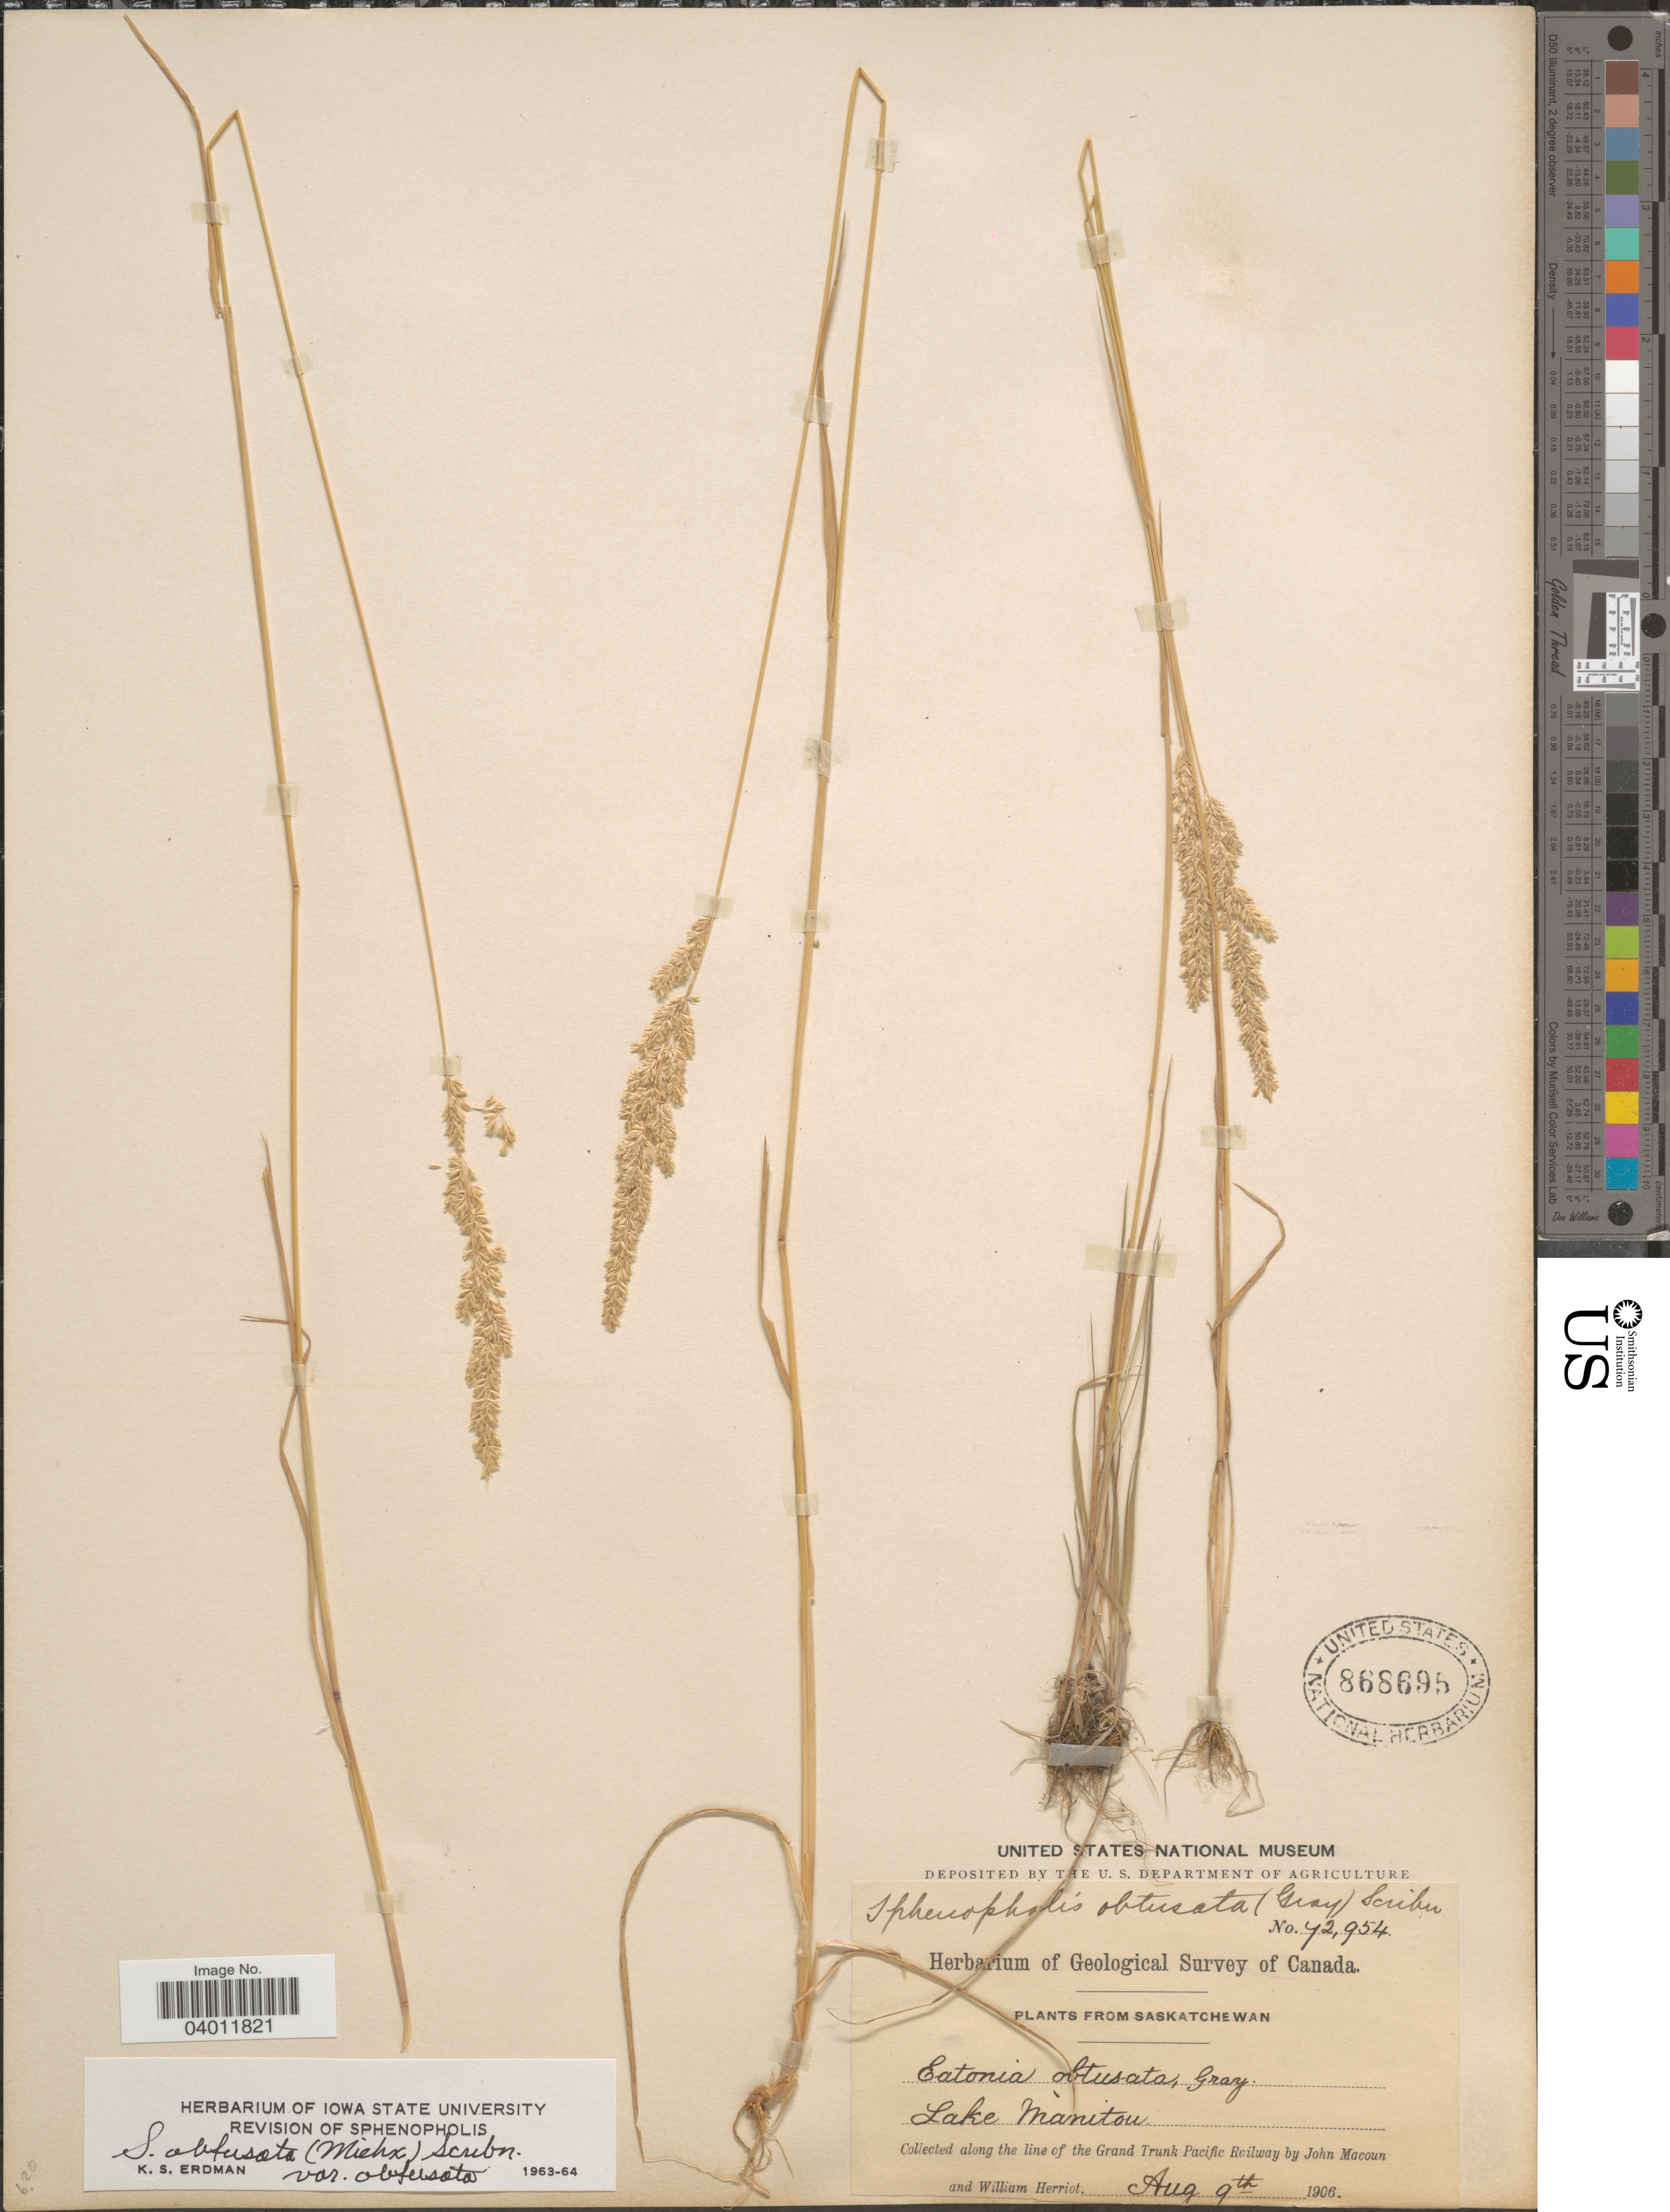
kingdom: Plantae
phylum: Tracheophyta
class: Liliopsida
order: Poales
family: Poaceae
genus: Sphenopholis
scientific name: Sphenopholis obtusata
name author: (Michx.) Scribn.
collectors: J. Macoun & W. Herriot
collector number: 72954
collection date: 1906-08-09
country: Canada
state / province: Saskatchewan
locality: Lake Manitou. Along the line of the Grand Trunk Pacific Railway.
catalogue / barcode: US 868695